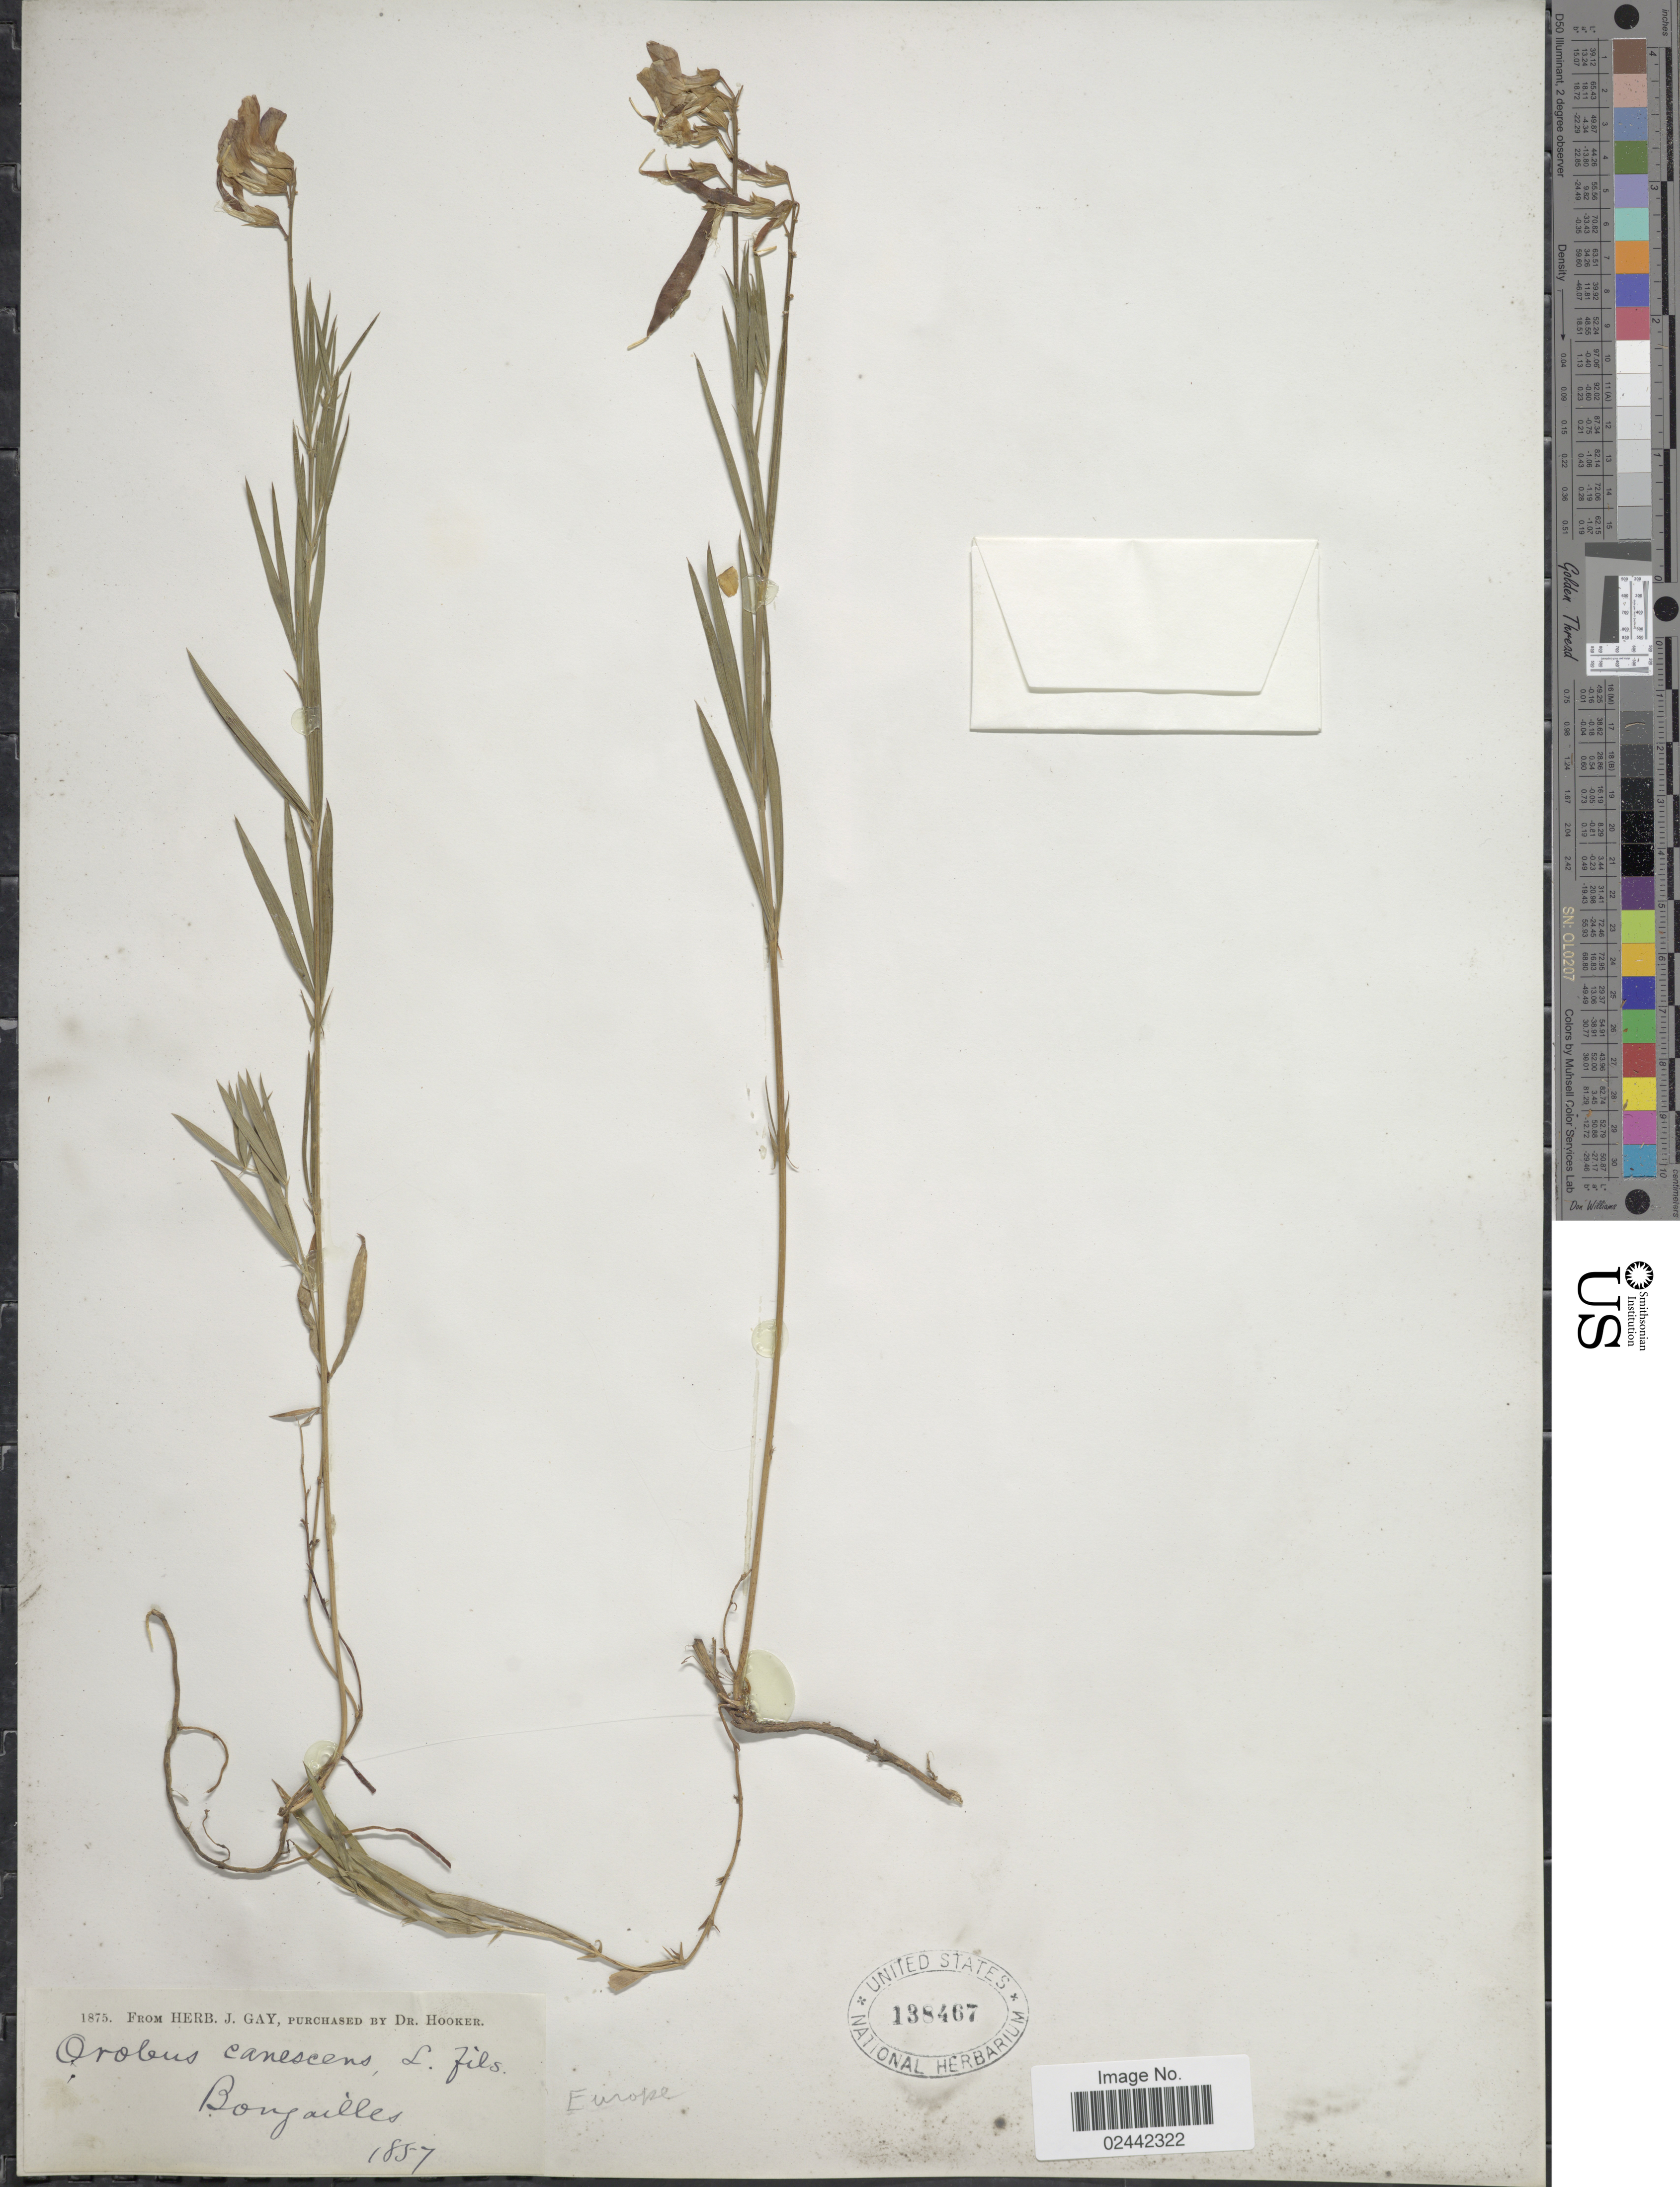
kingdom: Plantae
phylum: Tracheophyta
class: Magnoliopsida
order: Fabales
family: Fabaceae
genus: Lathyrus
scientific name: Lathyrus filiformis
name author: (Lam.) Gay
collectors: ex herb. J. Gay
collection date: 1857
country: France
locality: Boujailles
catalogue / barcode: US 138467